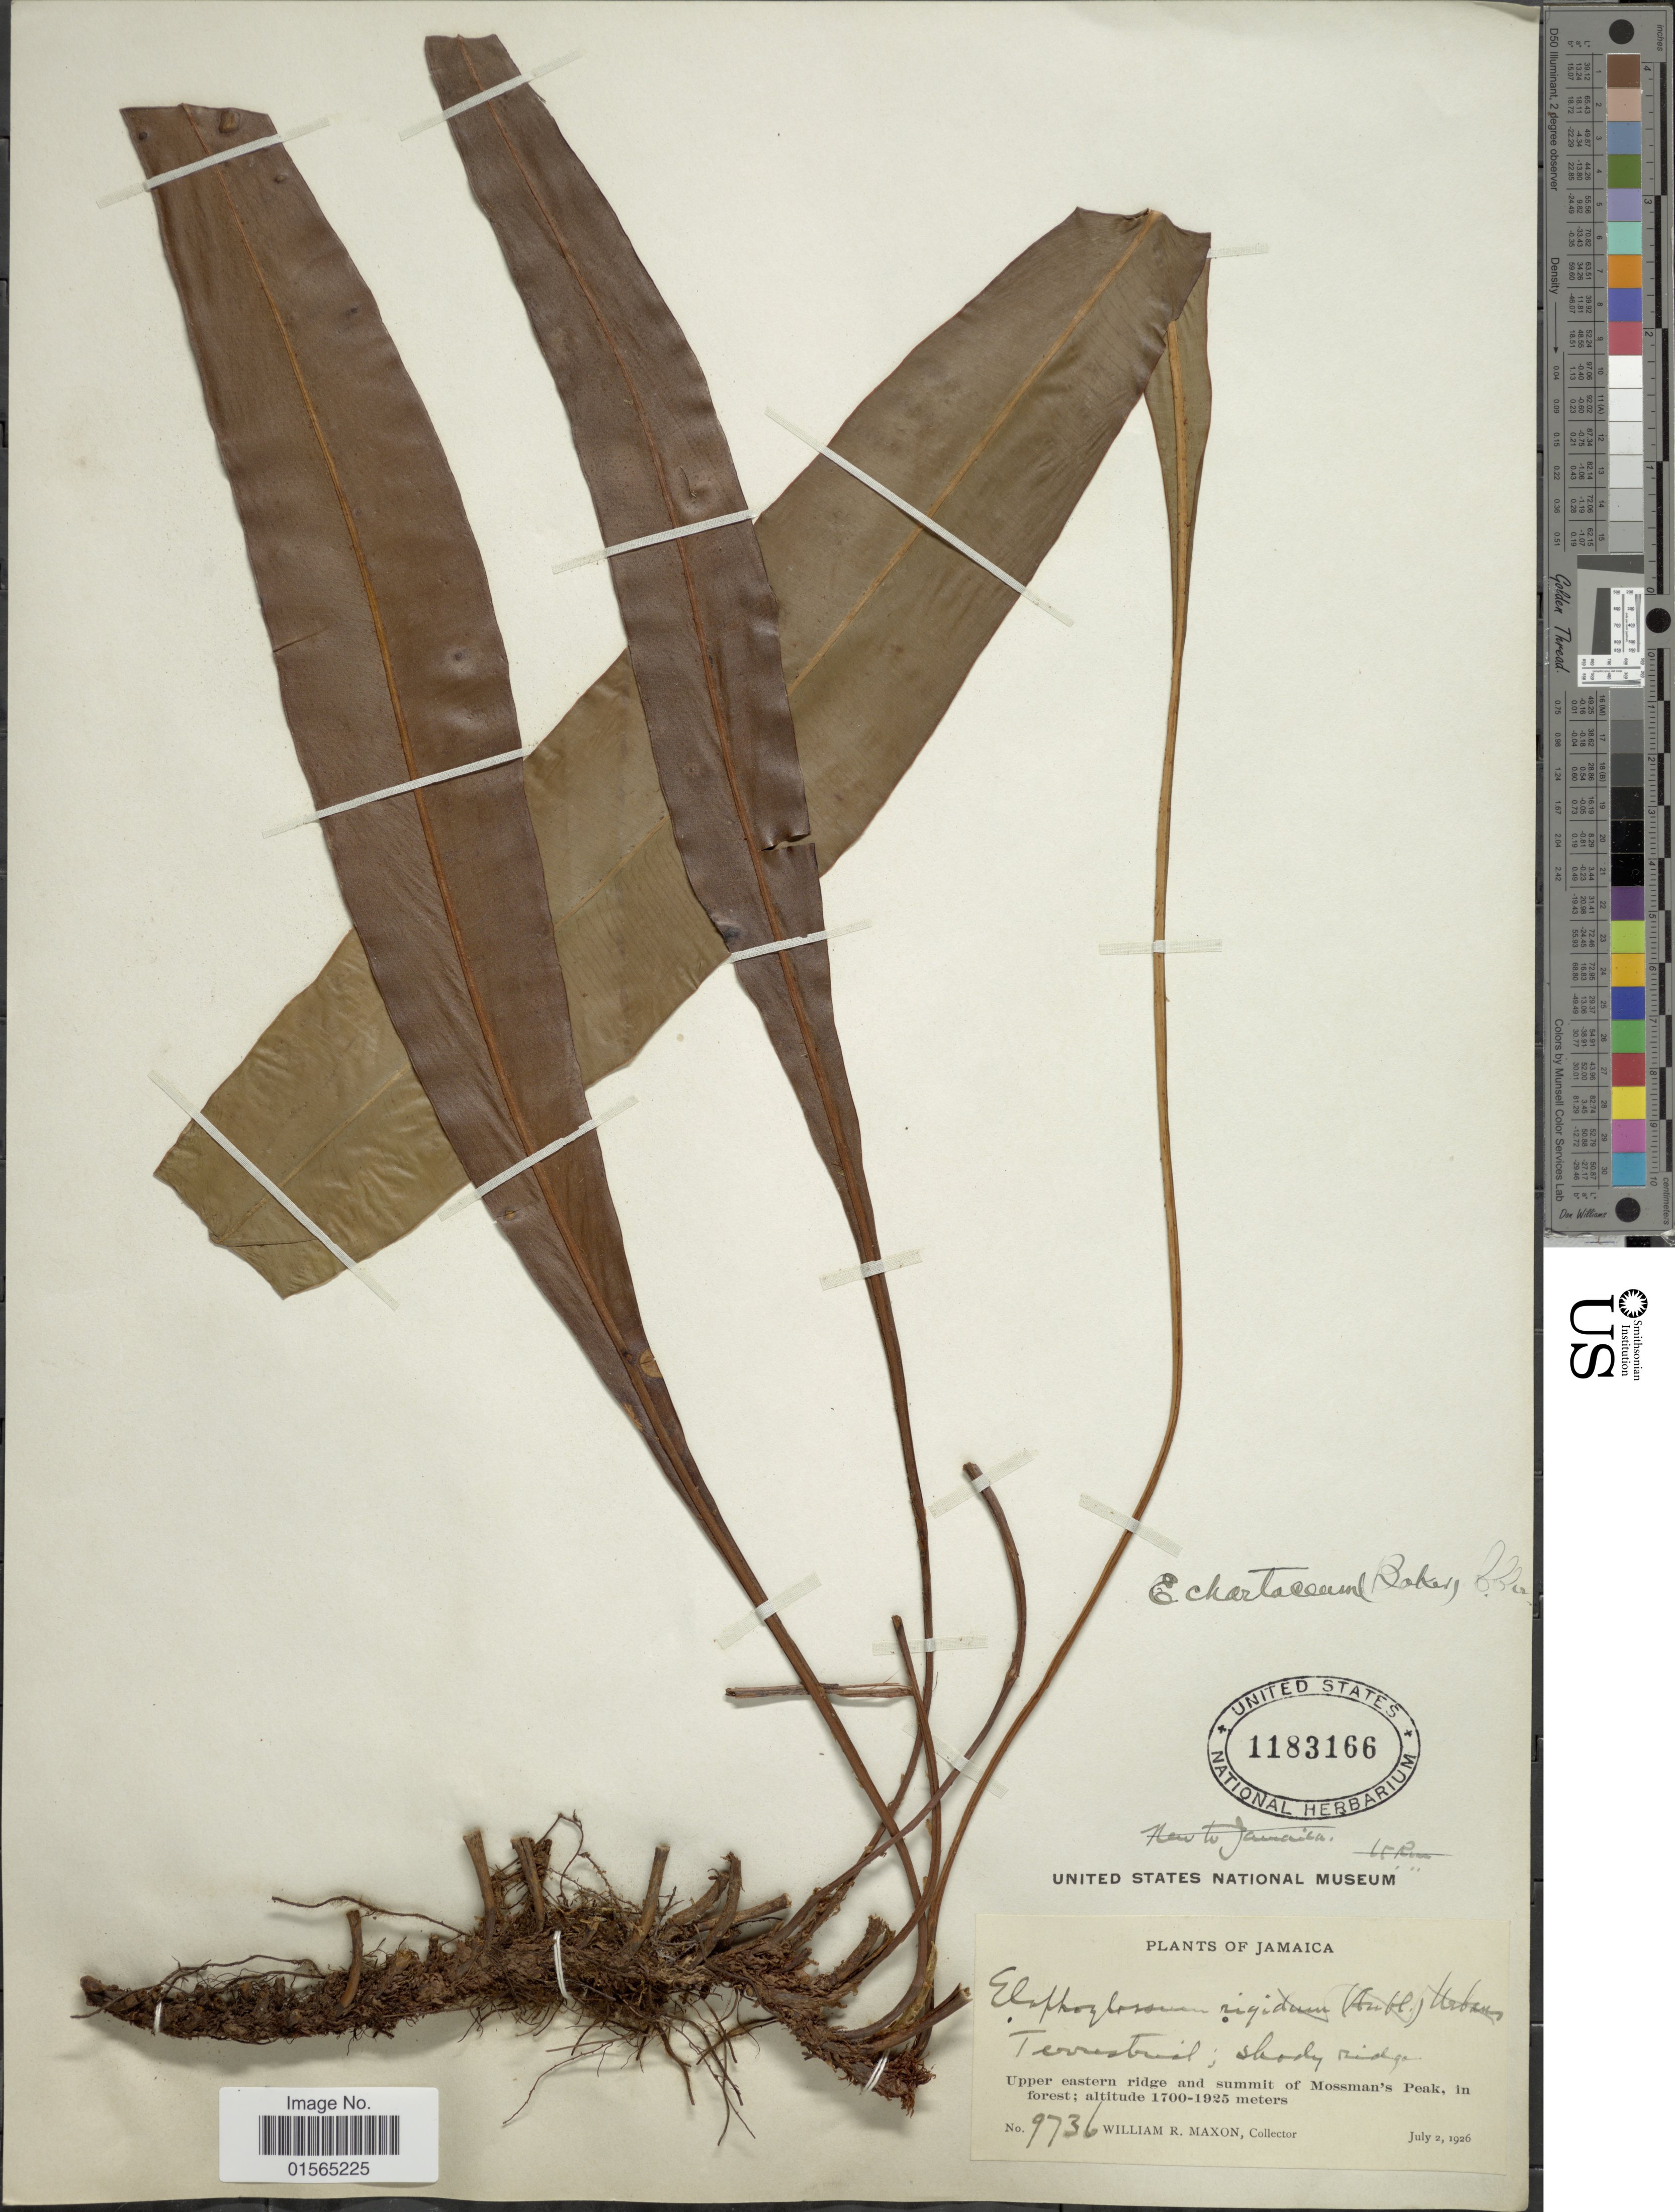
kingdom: Plantae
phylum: Tracheophyta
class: Polypodiopsida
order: Polypodiales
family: Dryopteridaceae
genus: Elaphoglossum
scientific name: Elaphoglossum chartaceum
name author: (Baker ex Jenman) C. Chr.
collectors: W. R. Maxon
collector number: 9736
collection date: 1926-07-02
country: Jamaica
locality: Upper eastern ridge and summit of Mossman's Peak, in forest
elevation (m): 1700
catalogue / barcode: US 1183166